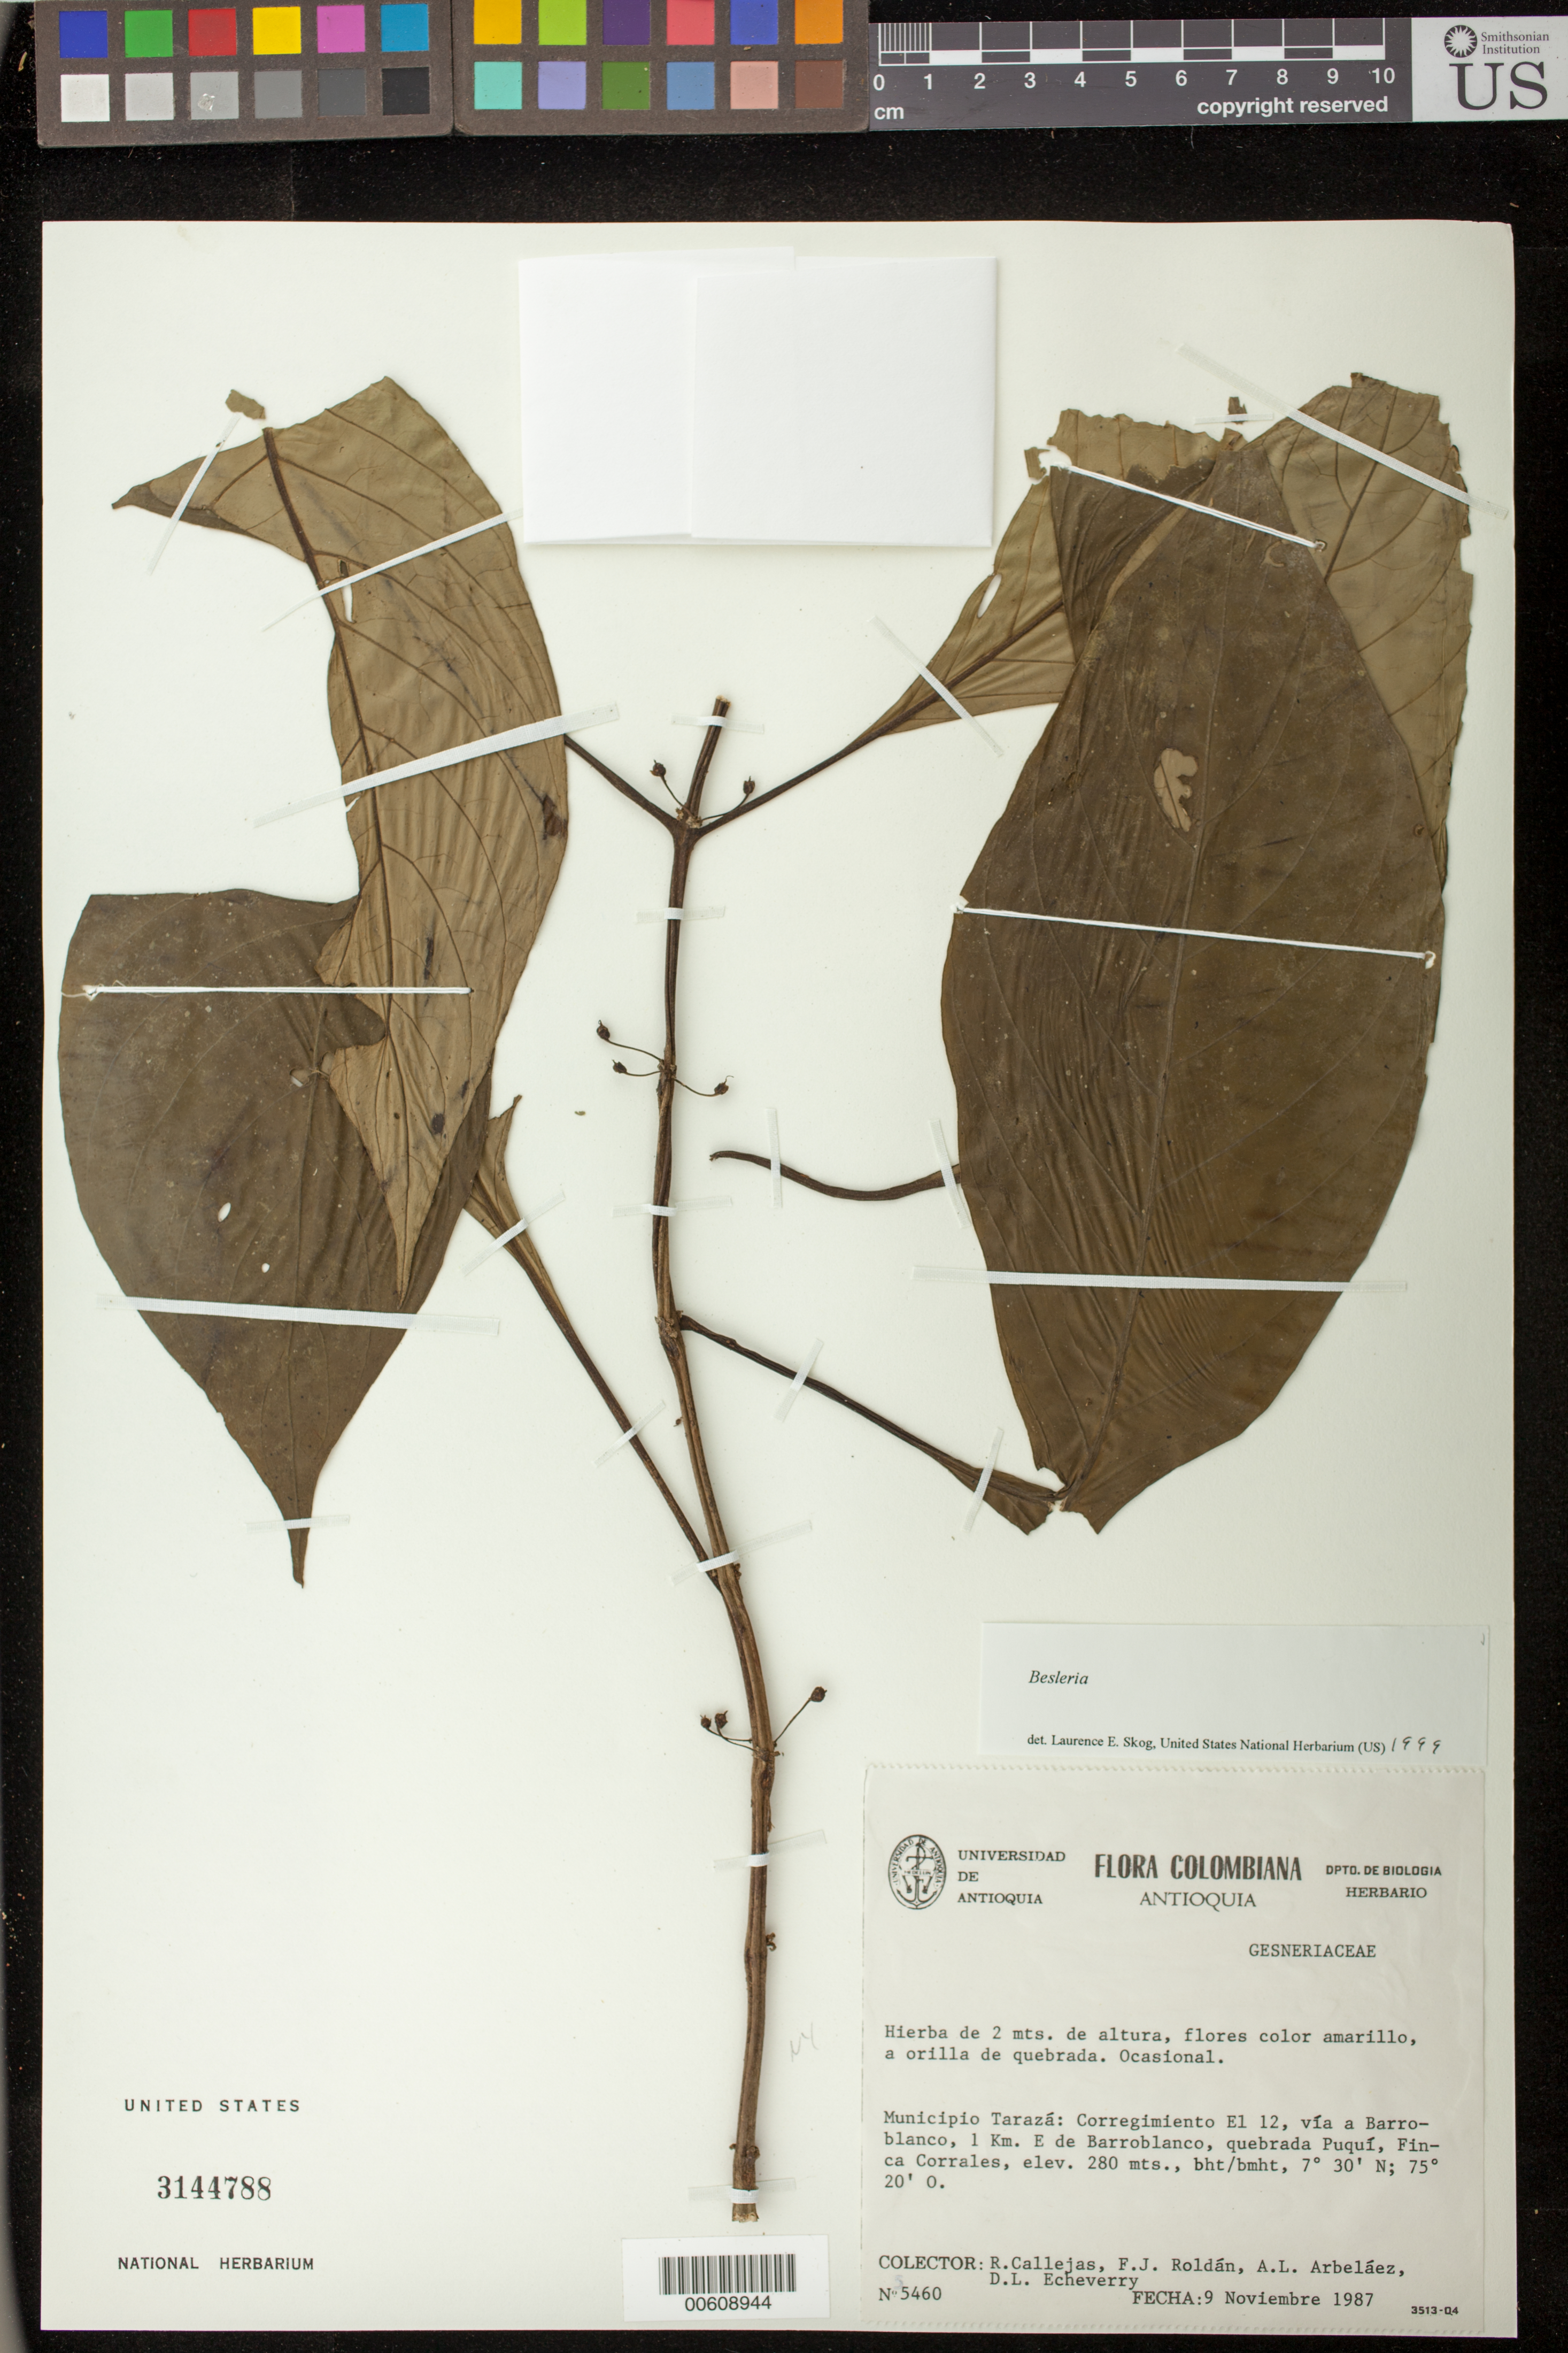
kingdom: Plantae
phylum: Tracheophyta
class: Magnoliopsida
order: Lamiales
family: Gesneriaceae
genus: Besleria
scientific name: Besleria sp.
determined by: Skog, Laurence E.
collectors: R. Callejas, F. J. Roldán, A. L. Arbelaez & D. Echeverry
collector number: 5460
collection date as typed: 09 Nov 1987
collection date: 1987-11-09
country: Colombia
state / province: Antioquia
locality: Mpio. Tarazá: corregimiento El 12, vía a Barroblanco, 1 km E de Barroblanco, quebrada Puquí, Finca Coralles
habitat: bht/bmht; a orilla de quebrada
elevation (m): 280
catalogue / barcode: US 3144788